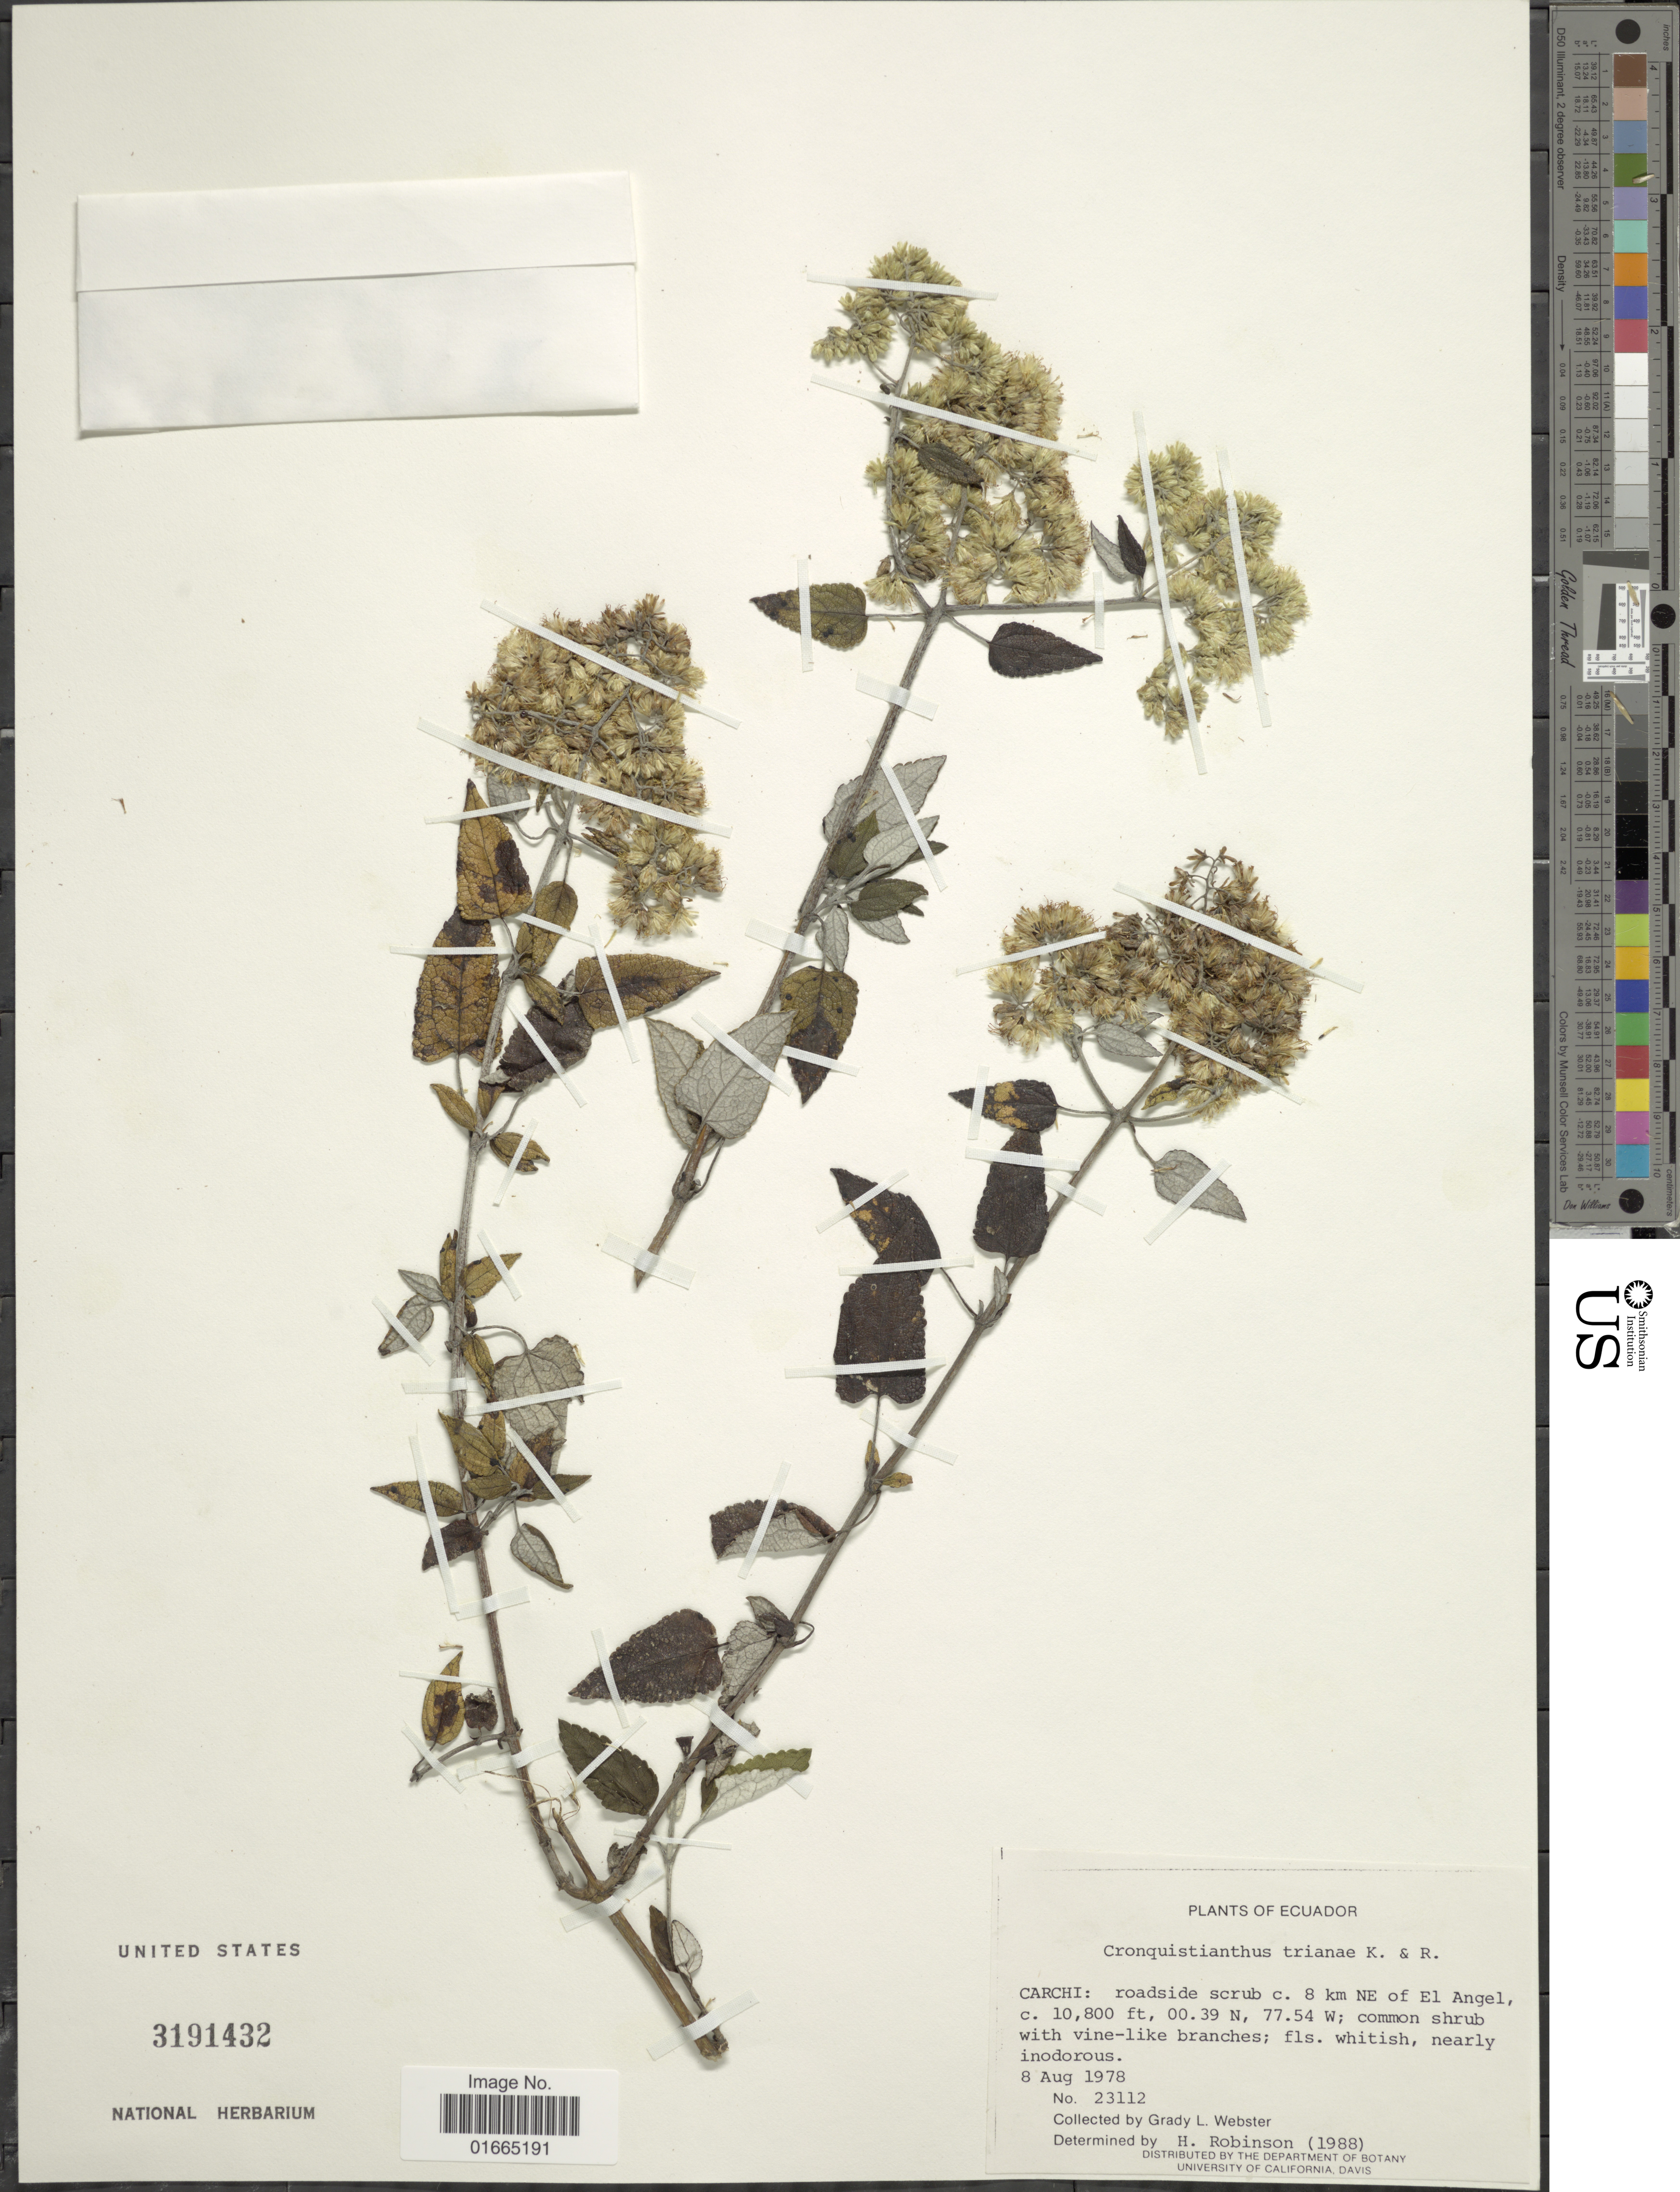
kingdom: Plantae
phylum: Tracheophyta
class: Magnoliopsida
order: Asterales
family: Asteraceae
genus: Cronquistianthus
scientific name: Cronquistianthus trianae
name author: R.M. King & H. Rob.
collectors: G. L. Webster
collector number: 23112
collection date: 1978-08-08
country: Ecuador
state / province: Carchi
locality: Carchi: roadside scrub c. 8 km NE of El Angel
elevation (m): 3292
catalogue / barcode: US 3191432